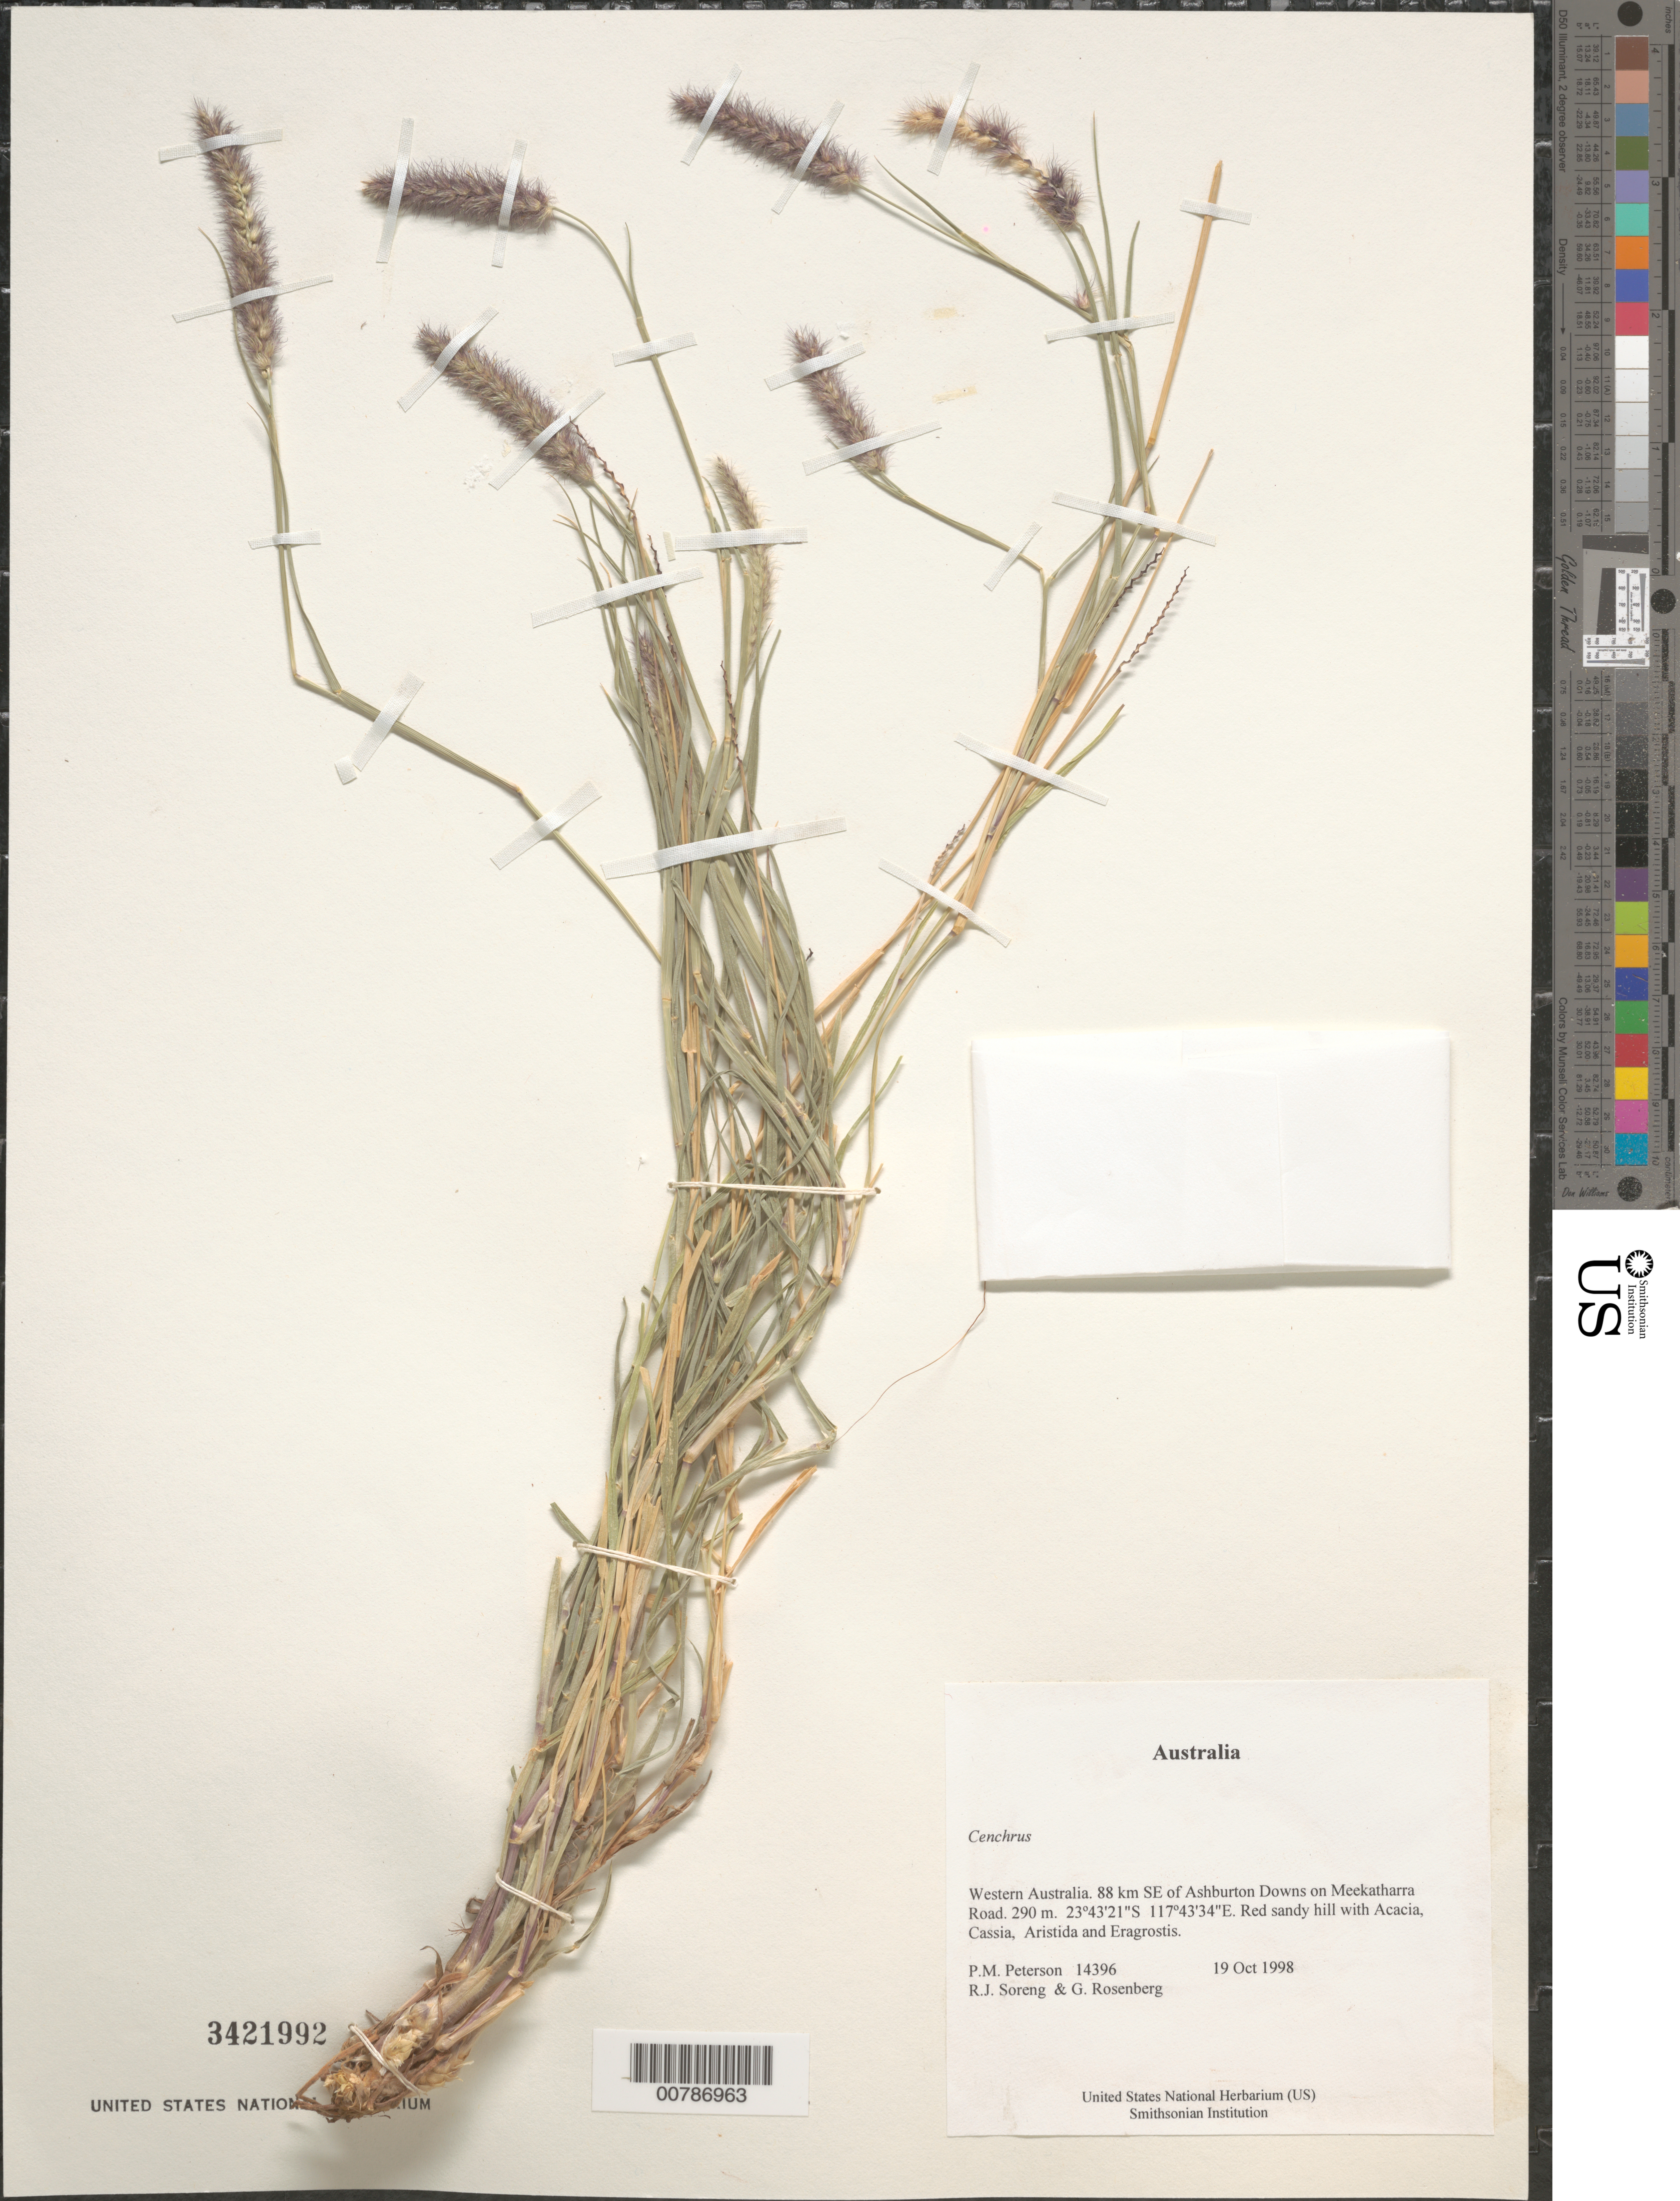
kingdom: Plantae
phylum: Tracheophyta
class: Liliopsida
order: Poales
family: Poaceae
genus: Cenchrus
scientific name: Cenchrus sp.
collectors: P. M. Peterson, R. J. Soreng & G. Rosenberg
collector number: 14396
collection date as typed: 19 Oct 1998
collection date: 1998-10-19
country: Australia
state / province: Western Australia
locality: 88 km SE of Ashburton Downs on Meekatharra Road.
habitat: Red sandy hill with Acacia, Cassia, Aristida and Eragrostis.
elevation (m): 290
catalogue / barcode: US 3421992